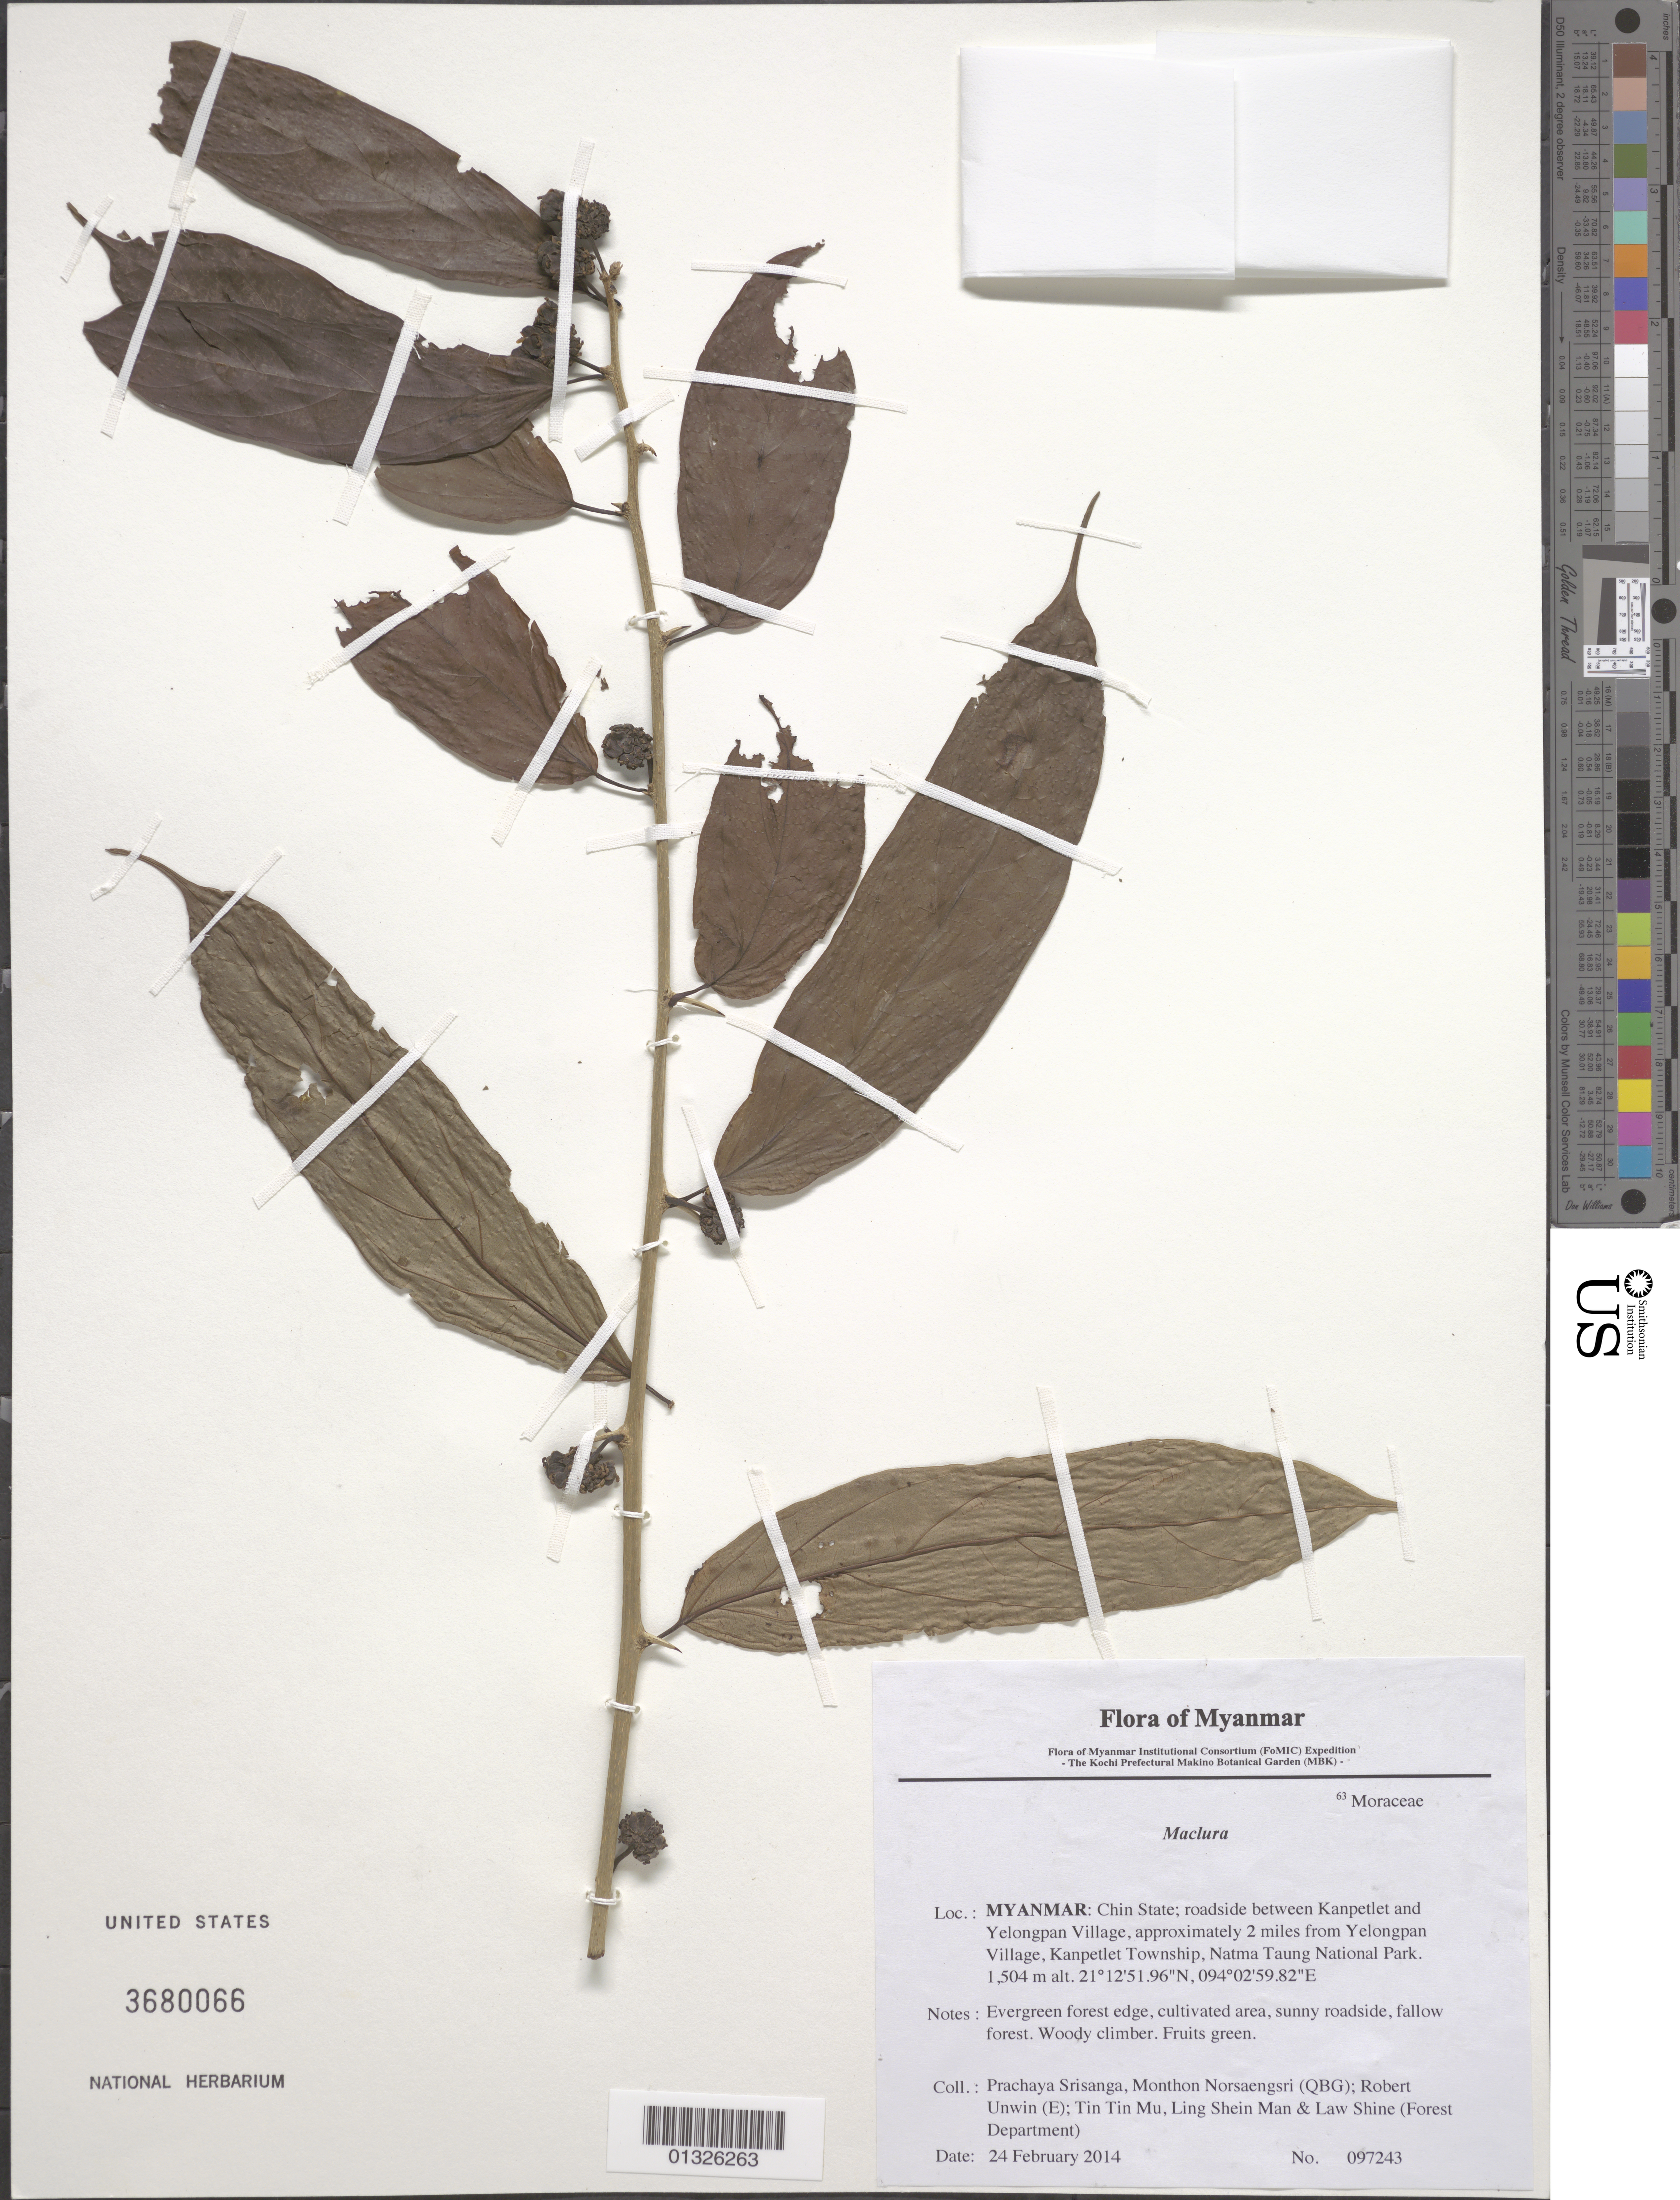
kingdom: Plantae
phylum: Tracheophyta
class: Magnoliopsida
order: Rosales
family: Moraceae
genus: Maclura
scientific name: Maclura fruticosa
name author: (Roxb.) Corner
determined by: Tagane, S.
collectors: P. Srisanga, M. Norsaengsri, R. Unwin, Tin Tin Mu, Ling Shein Man & L. Shine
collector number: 97243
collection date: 2014-02-24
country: Myanmar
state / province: Chin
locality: Roadside between Kanpetlet and Yelongpan Village, approximately 2 miles from Yelongpan Village, Kanpetlet Township, Natma Taung National Park.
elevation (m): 1504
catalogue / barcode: US 3680066